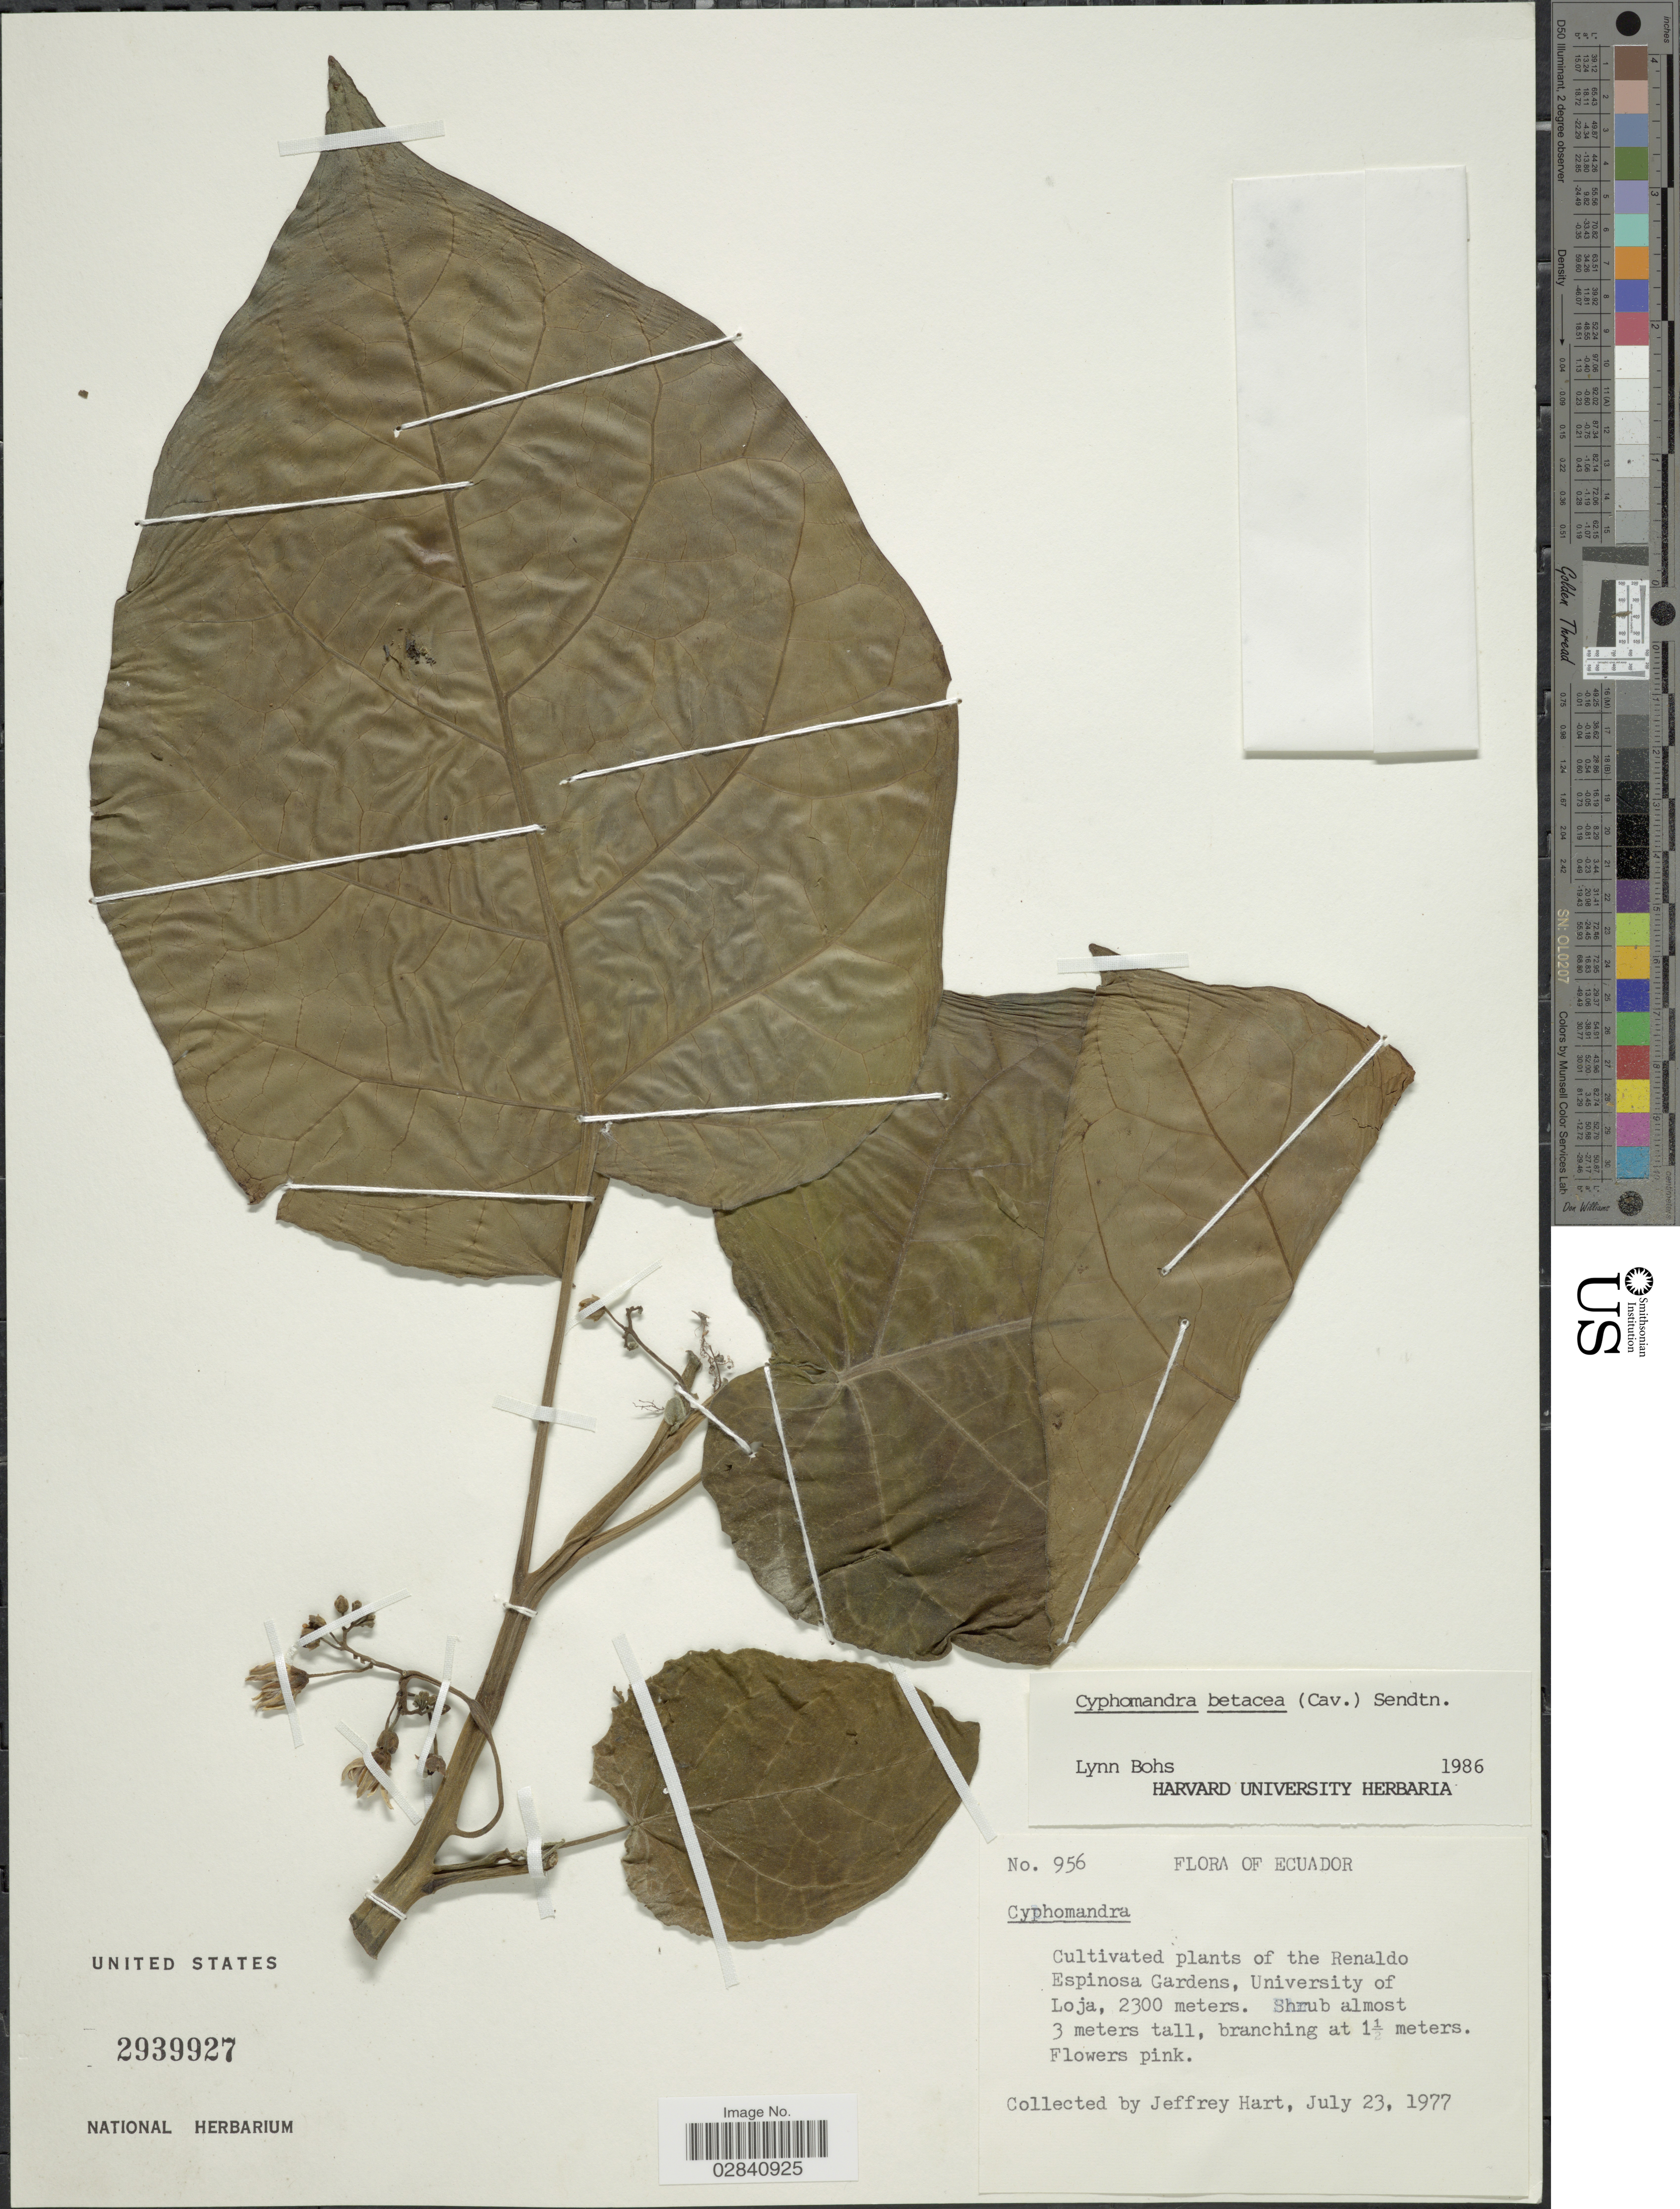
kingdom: Plantae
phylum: Tracheophyta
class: Magnoliopsida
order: Solanales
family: Solanaceae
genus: Cyphomandra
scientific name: Cyphomandra betacea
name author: (Cav.) Sendtn.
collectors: J. A. Hart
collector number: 956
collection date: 1977-07-23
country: Ecuador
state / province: Loja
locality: Cultivated plants of the Renaldo Espinosa Gardens, University of Loja.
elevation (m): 2300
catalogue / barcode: US 2939927